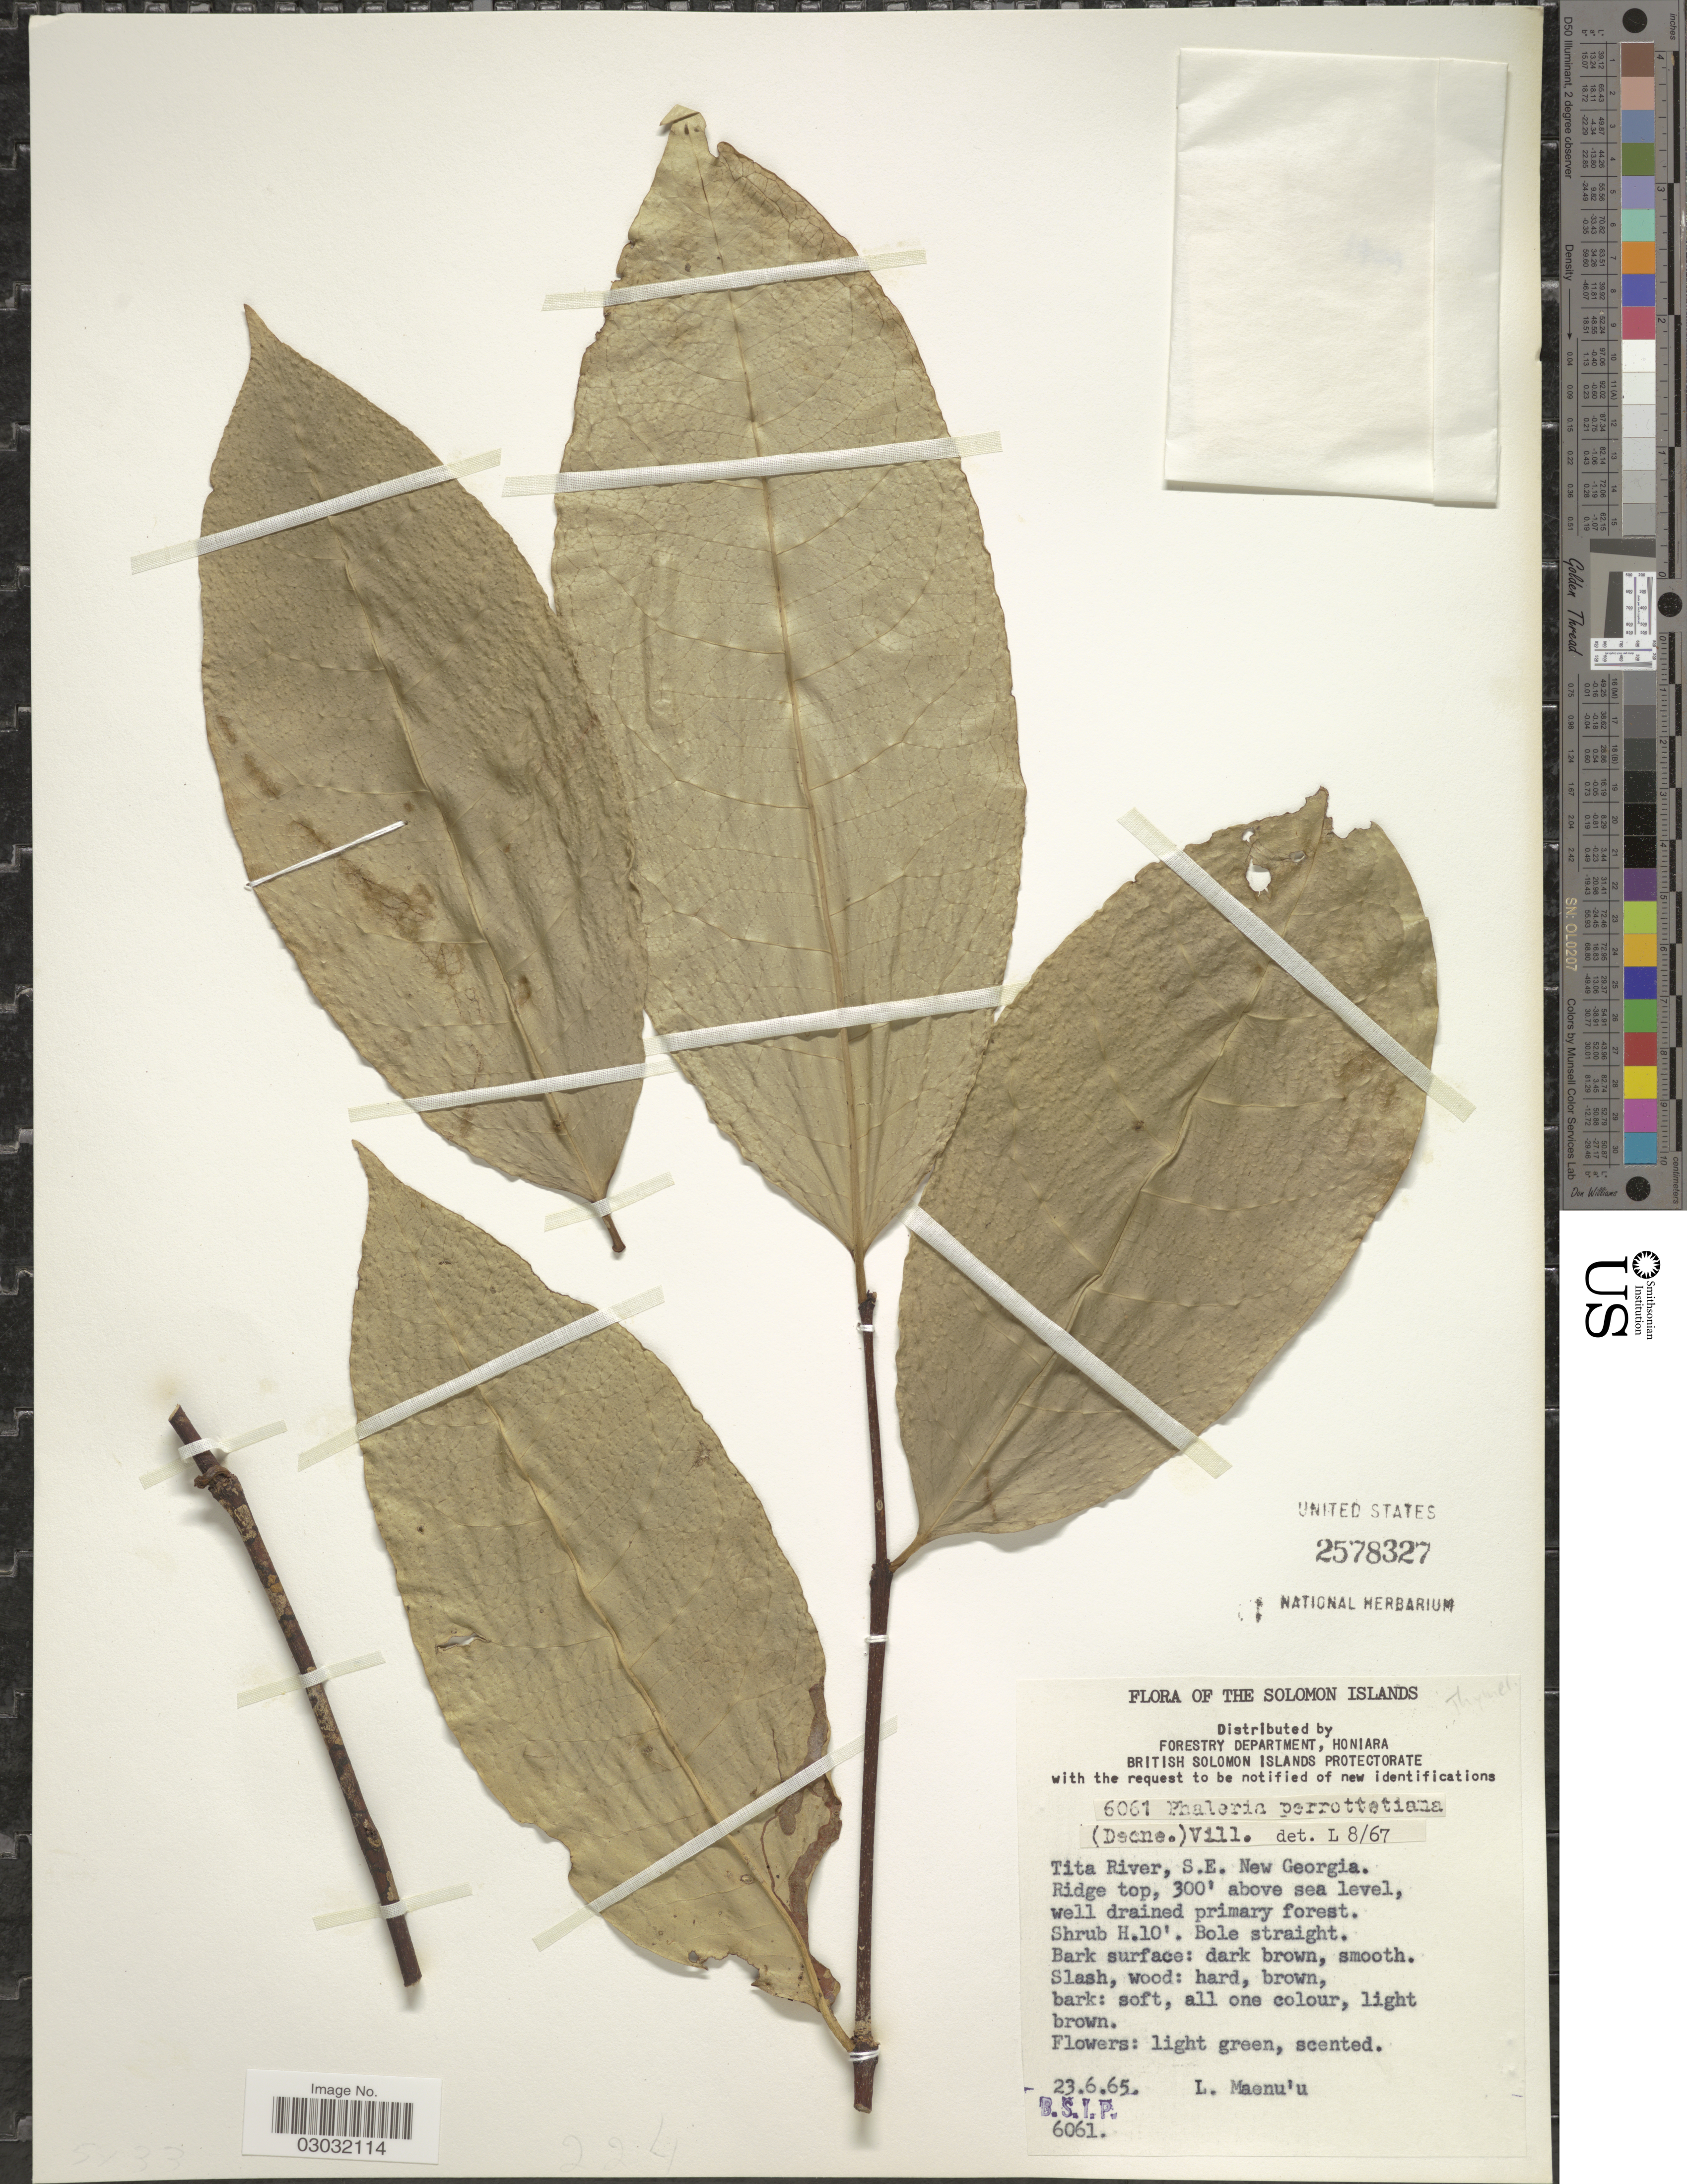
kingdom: Plantae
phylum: Tracheophyta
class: Magnoliopsida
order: Malvales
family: Thymelaeaceae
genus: Phaleria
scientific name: Phaleria perrottetiana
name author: (Decne.) Fern.-Vill.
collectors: L. Maenu'u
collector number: BSIP6061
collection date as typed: Transcribed d/m/y: 23/6/65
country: Solomon Islands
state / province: Solomon Islands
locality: Tita River, S.E. New Georgia.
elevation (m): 91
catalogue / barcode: US 2578327